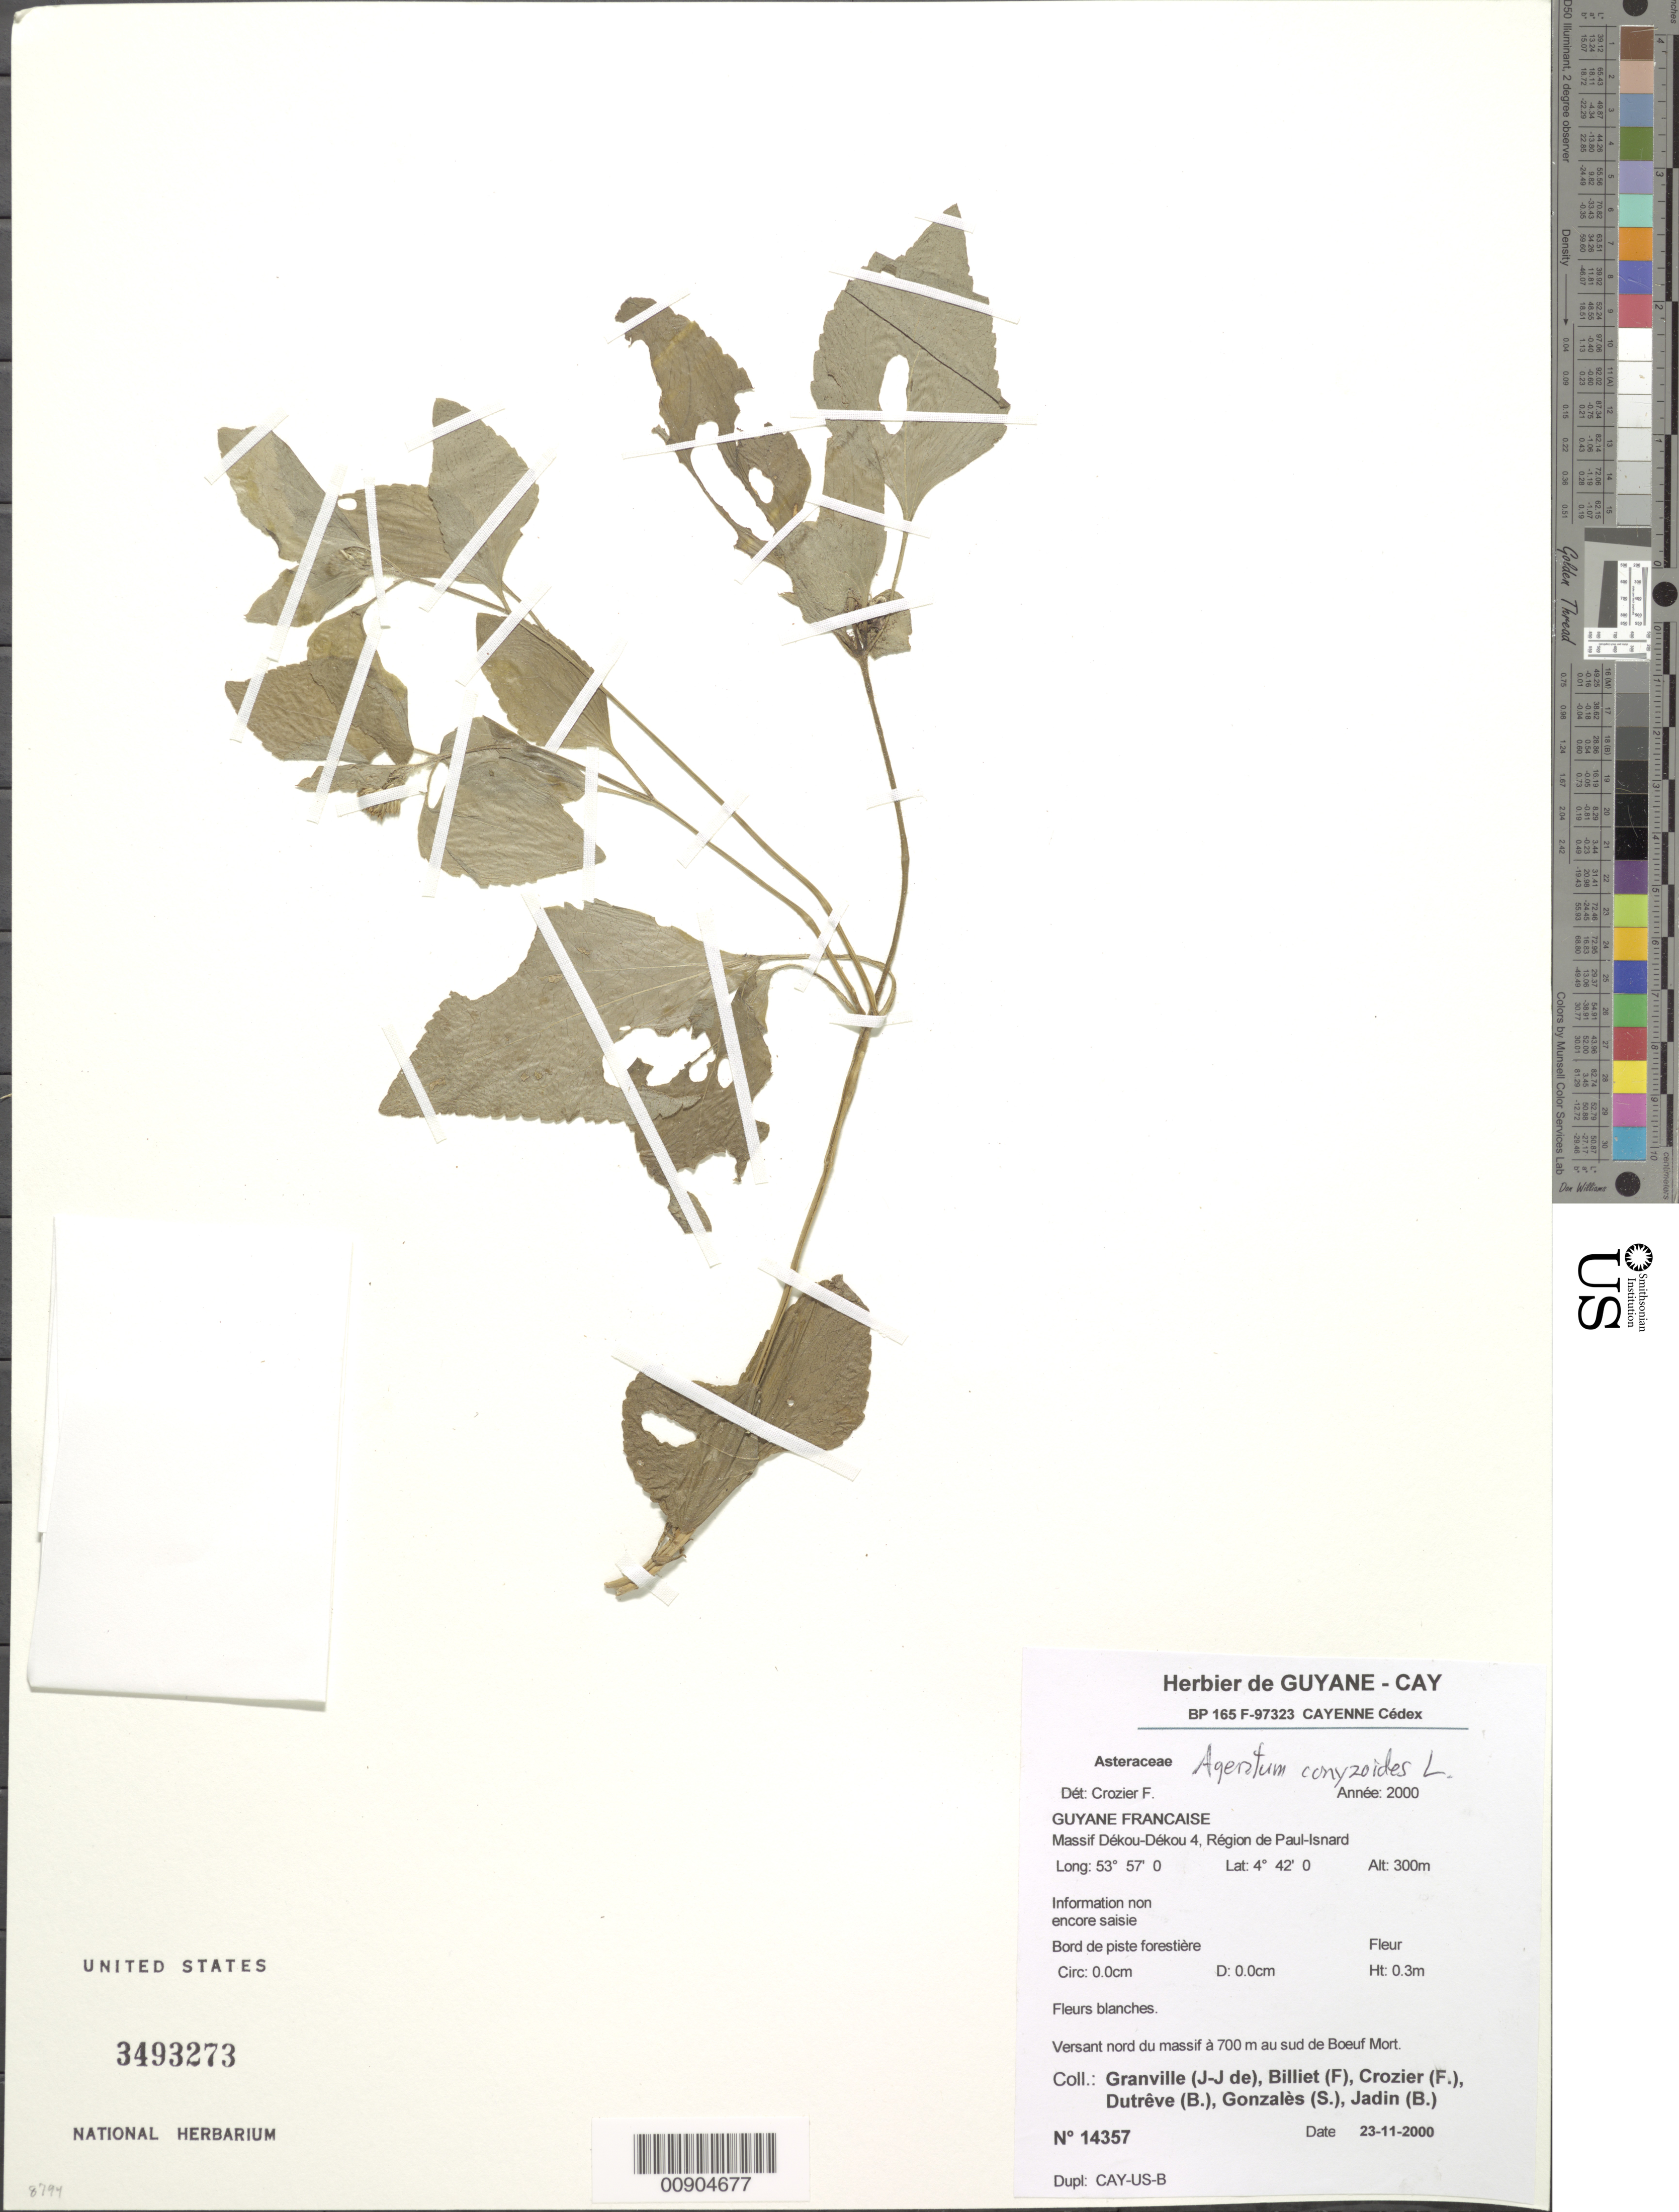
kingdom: Plantae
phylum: Tracheophyta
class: Magnoliopsida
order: Asterales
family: Asteraceae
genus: Ageratum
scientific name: Ageratum conyzoides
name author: L.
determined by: Crozier, F.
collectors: J.-J. de Granville, F. Billiet, F. Crozier, B. Dutrêve, S. Gonzales & B. Jadin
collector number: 14357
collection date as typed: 23-Nov-00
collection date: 2000-11-23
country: French Guiana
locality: Massif Dékou-Dékou 4, région de Paul-Isnard; versant nord du massif a 700 m au sud de Boeuf Mort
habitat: Borde de piste forestière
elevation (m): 300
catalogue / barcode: US 3493273